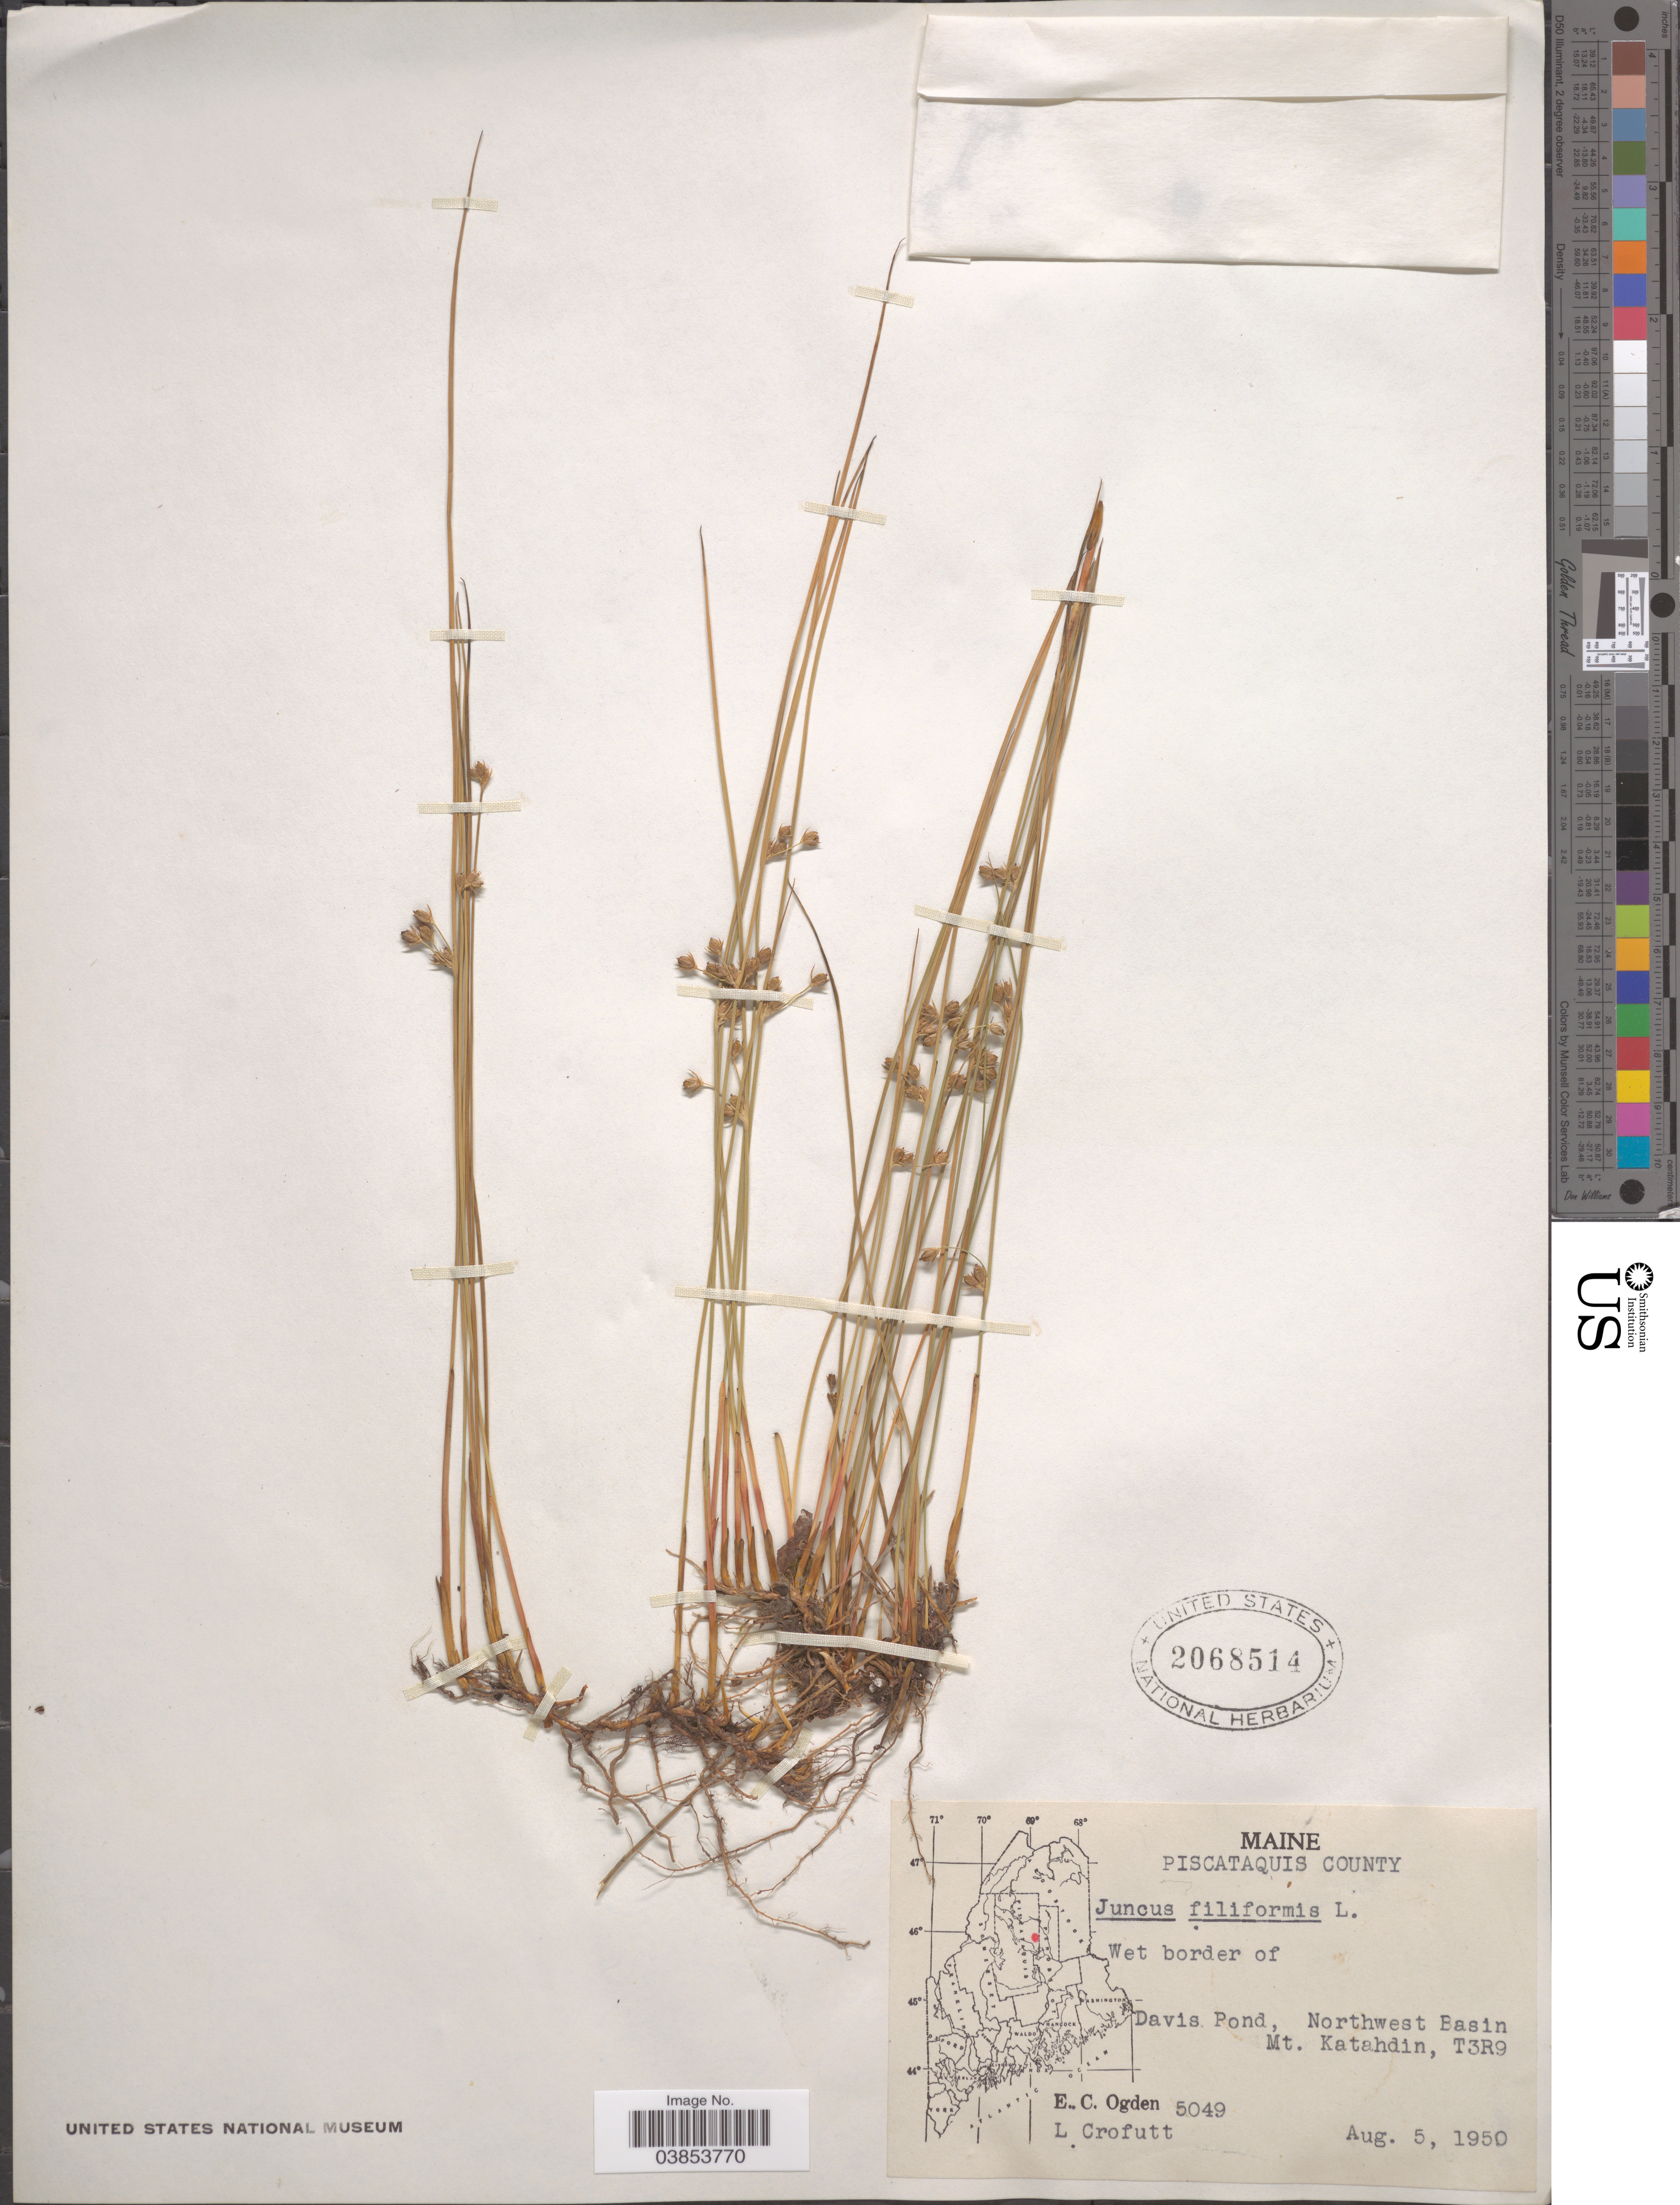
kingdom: Plantae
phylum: Tracheophyta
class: Liliopsida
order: Poales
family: Juncaceae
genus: Juncus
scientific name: Juncus filiformis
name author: L.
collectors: E. Ogden & L. Crofutt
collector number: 5049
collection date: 1950-08-05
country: United States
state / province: Maine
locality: Piscataquis County. Wet border of Davis Pond, Northwest Basin Mt. Katahdin, T3R9.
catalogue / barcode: US 2068514